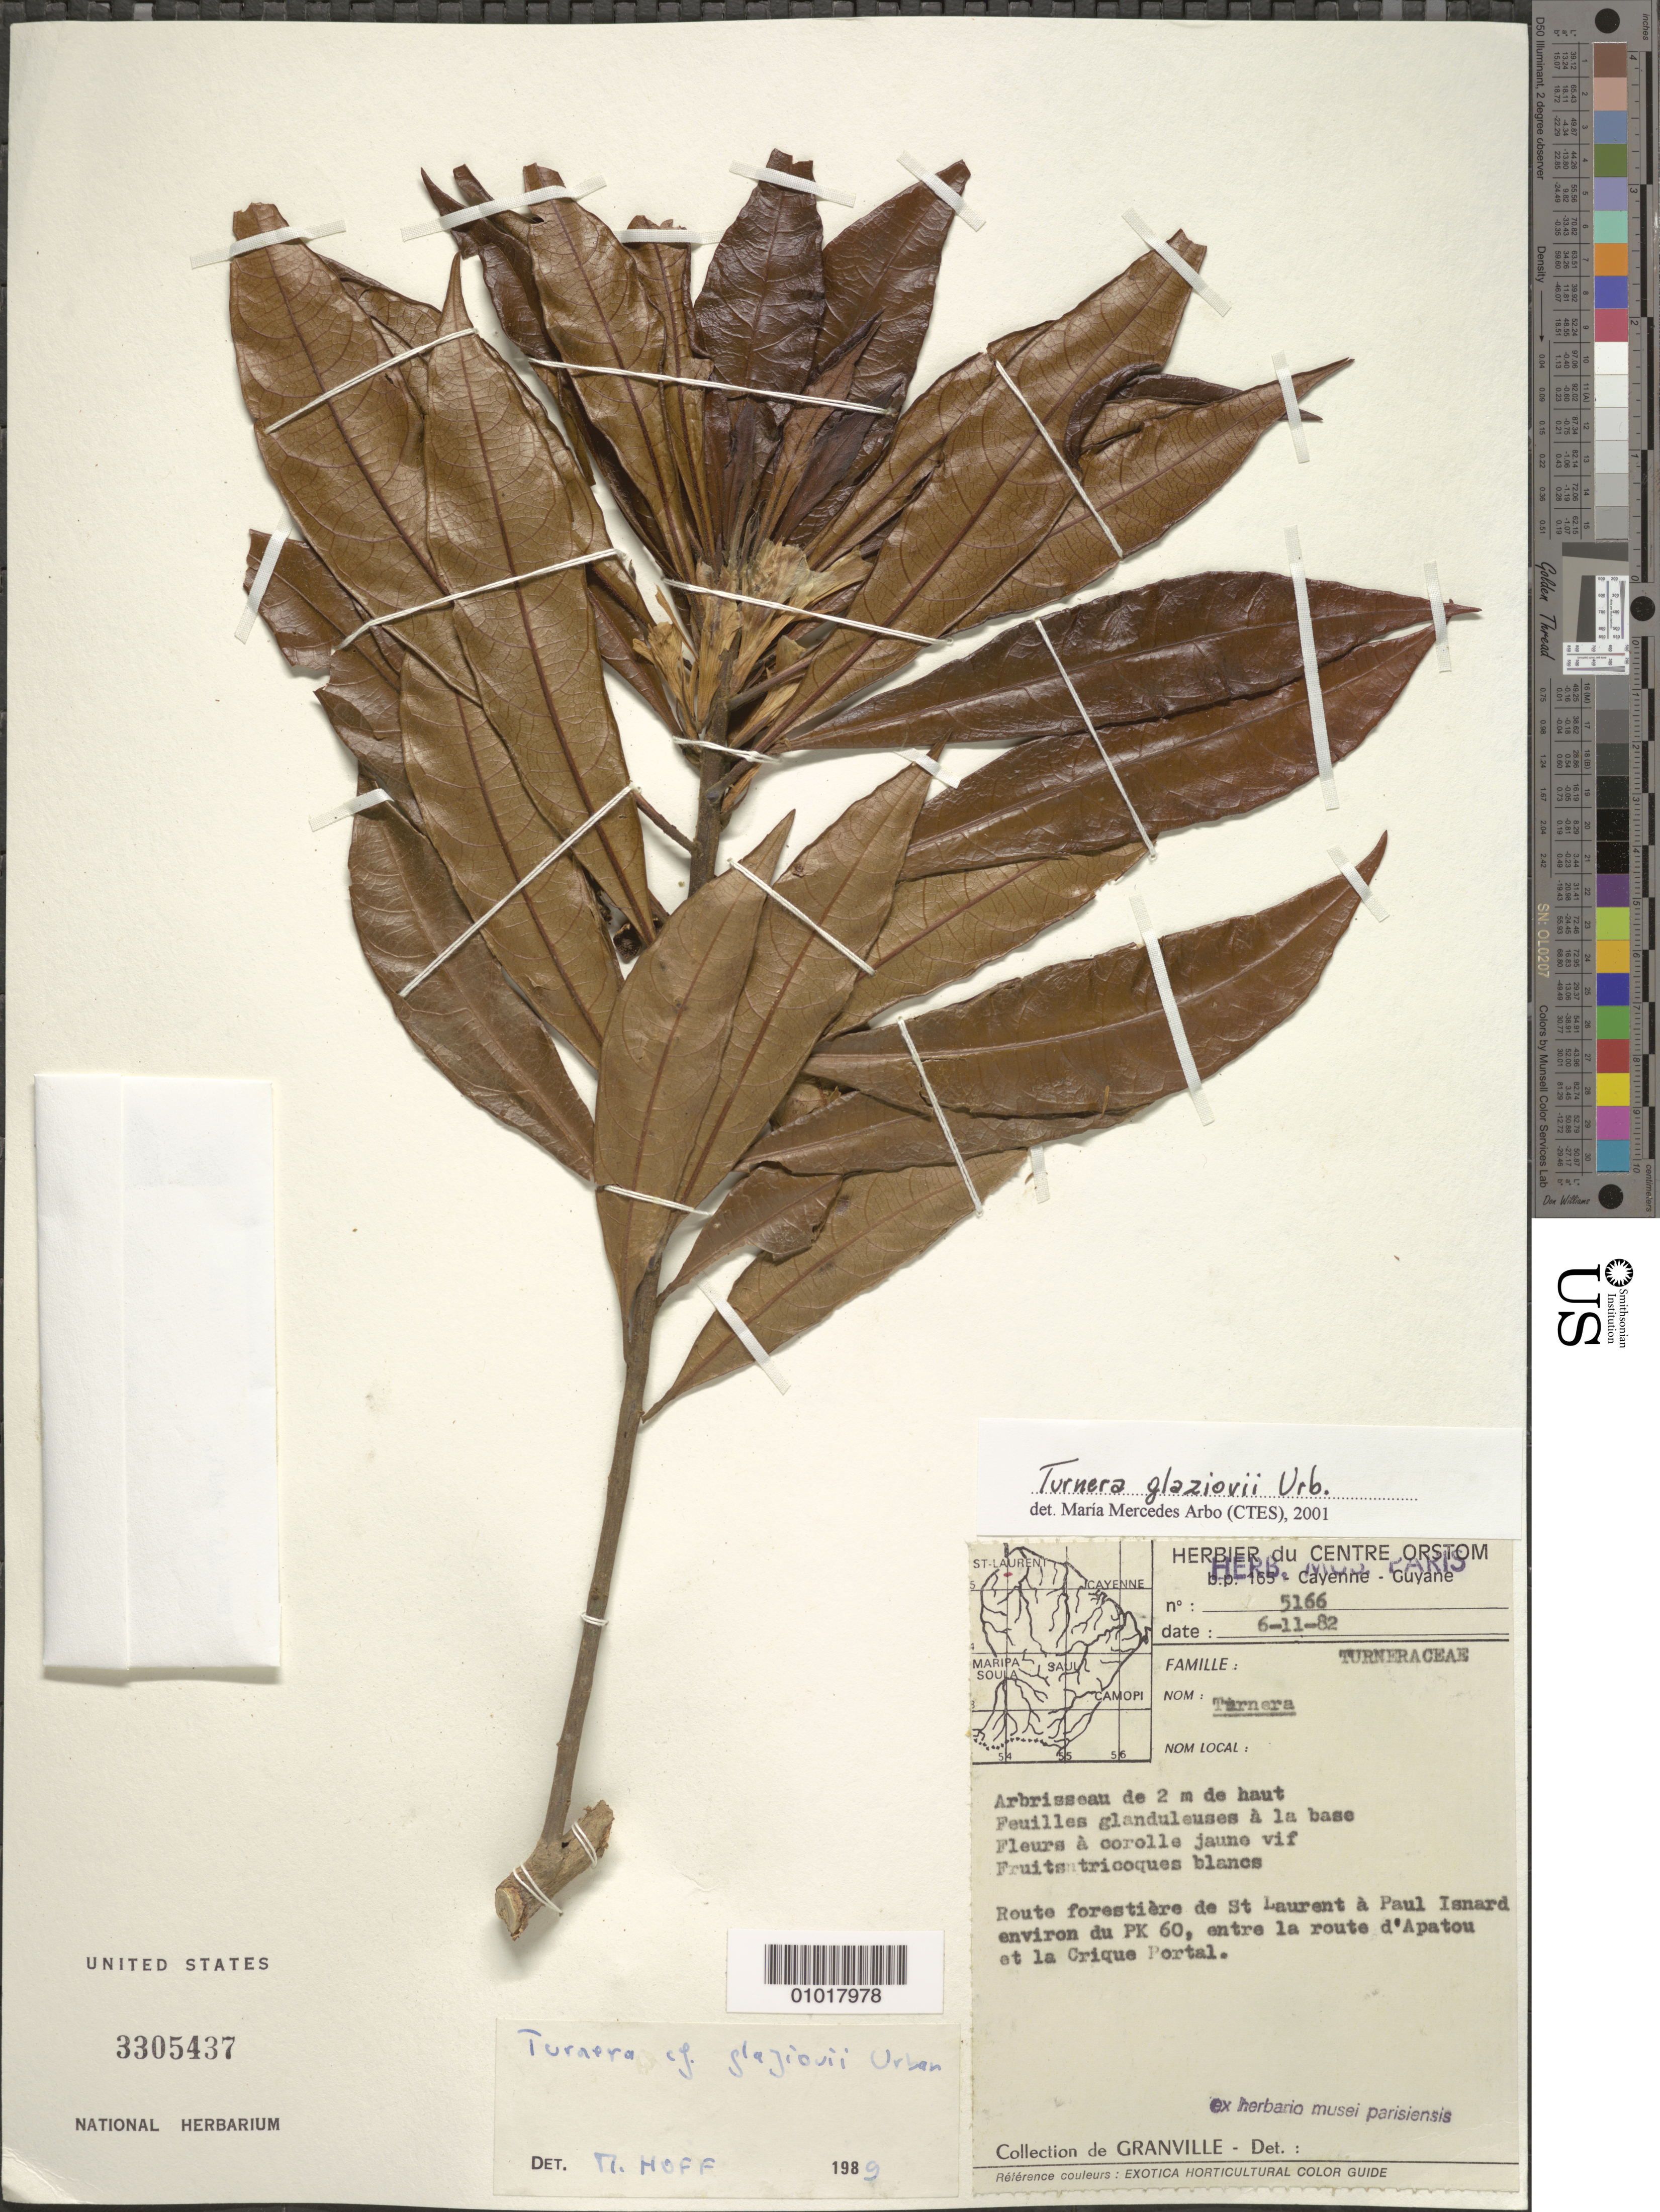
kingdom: Plantae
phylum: Tracheophyta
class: Magnoliopsida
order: Malpighiales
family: Turneraceae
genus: Turnera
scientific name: Turnera glaziovii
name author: Urb.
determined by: Arbo, M. M.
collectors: J.-J. de Granville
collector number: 5166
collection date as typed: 6-Nov-82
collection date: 1982-11-06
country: French Guiana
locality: St. Laurent to Paul Isnard, ca. PK 60, between the road to Apatou and Portal Cr.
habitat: Forest trail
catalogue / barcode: US 3305437